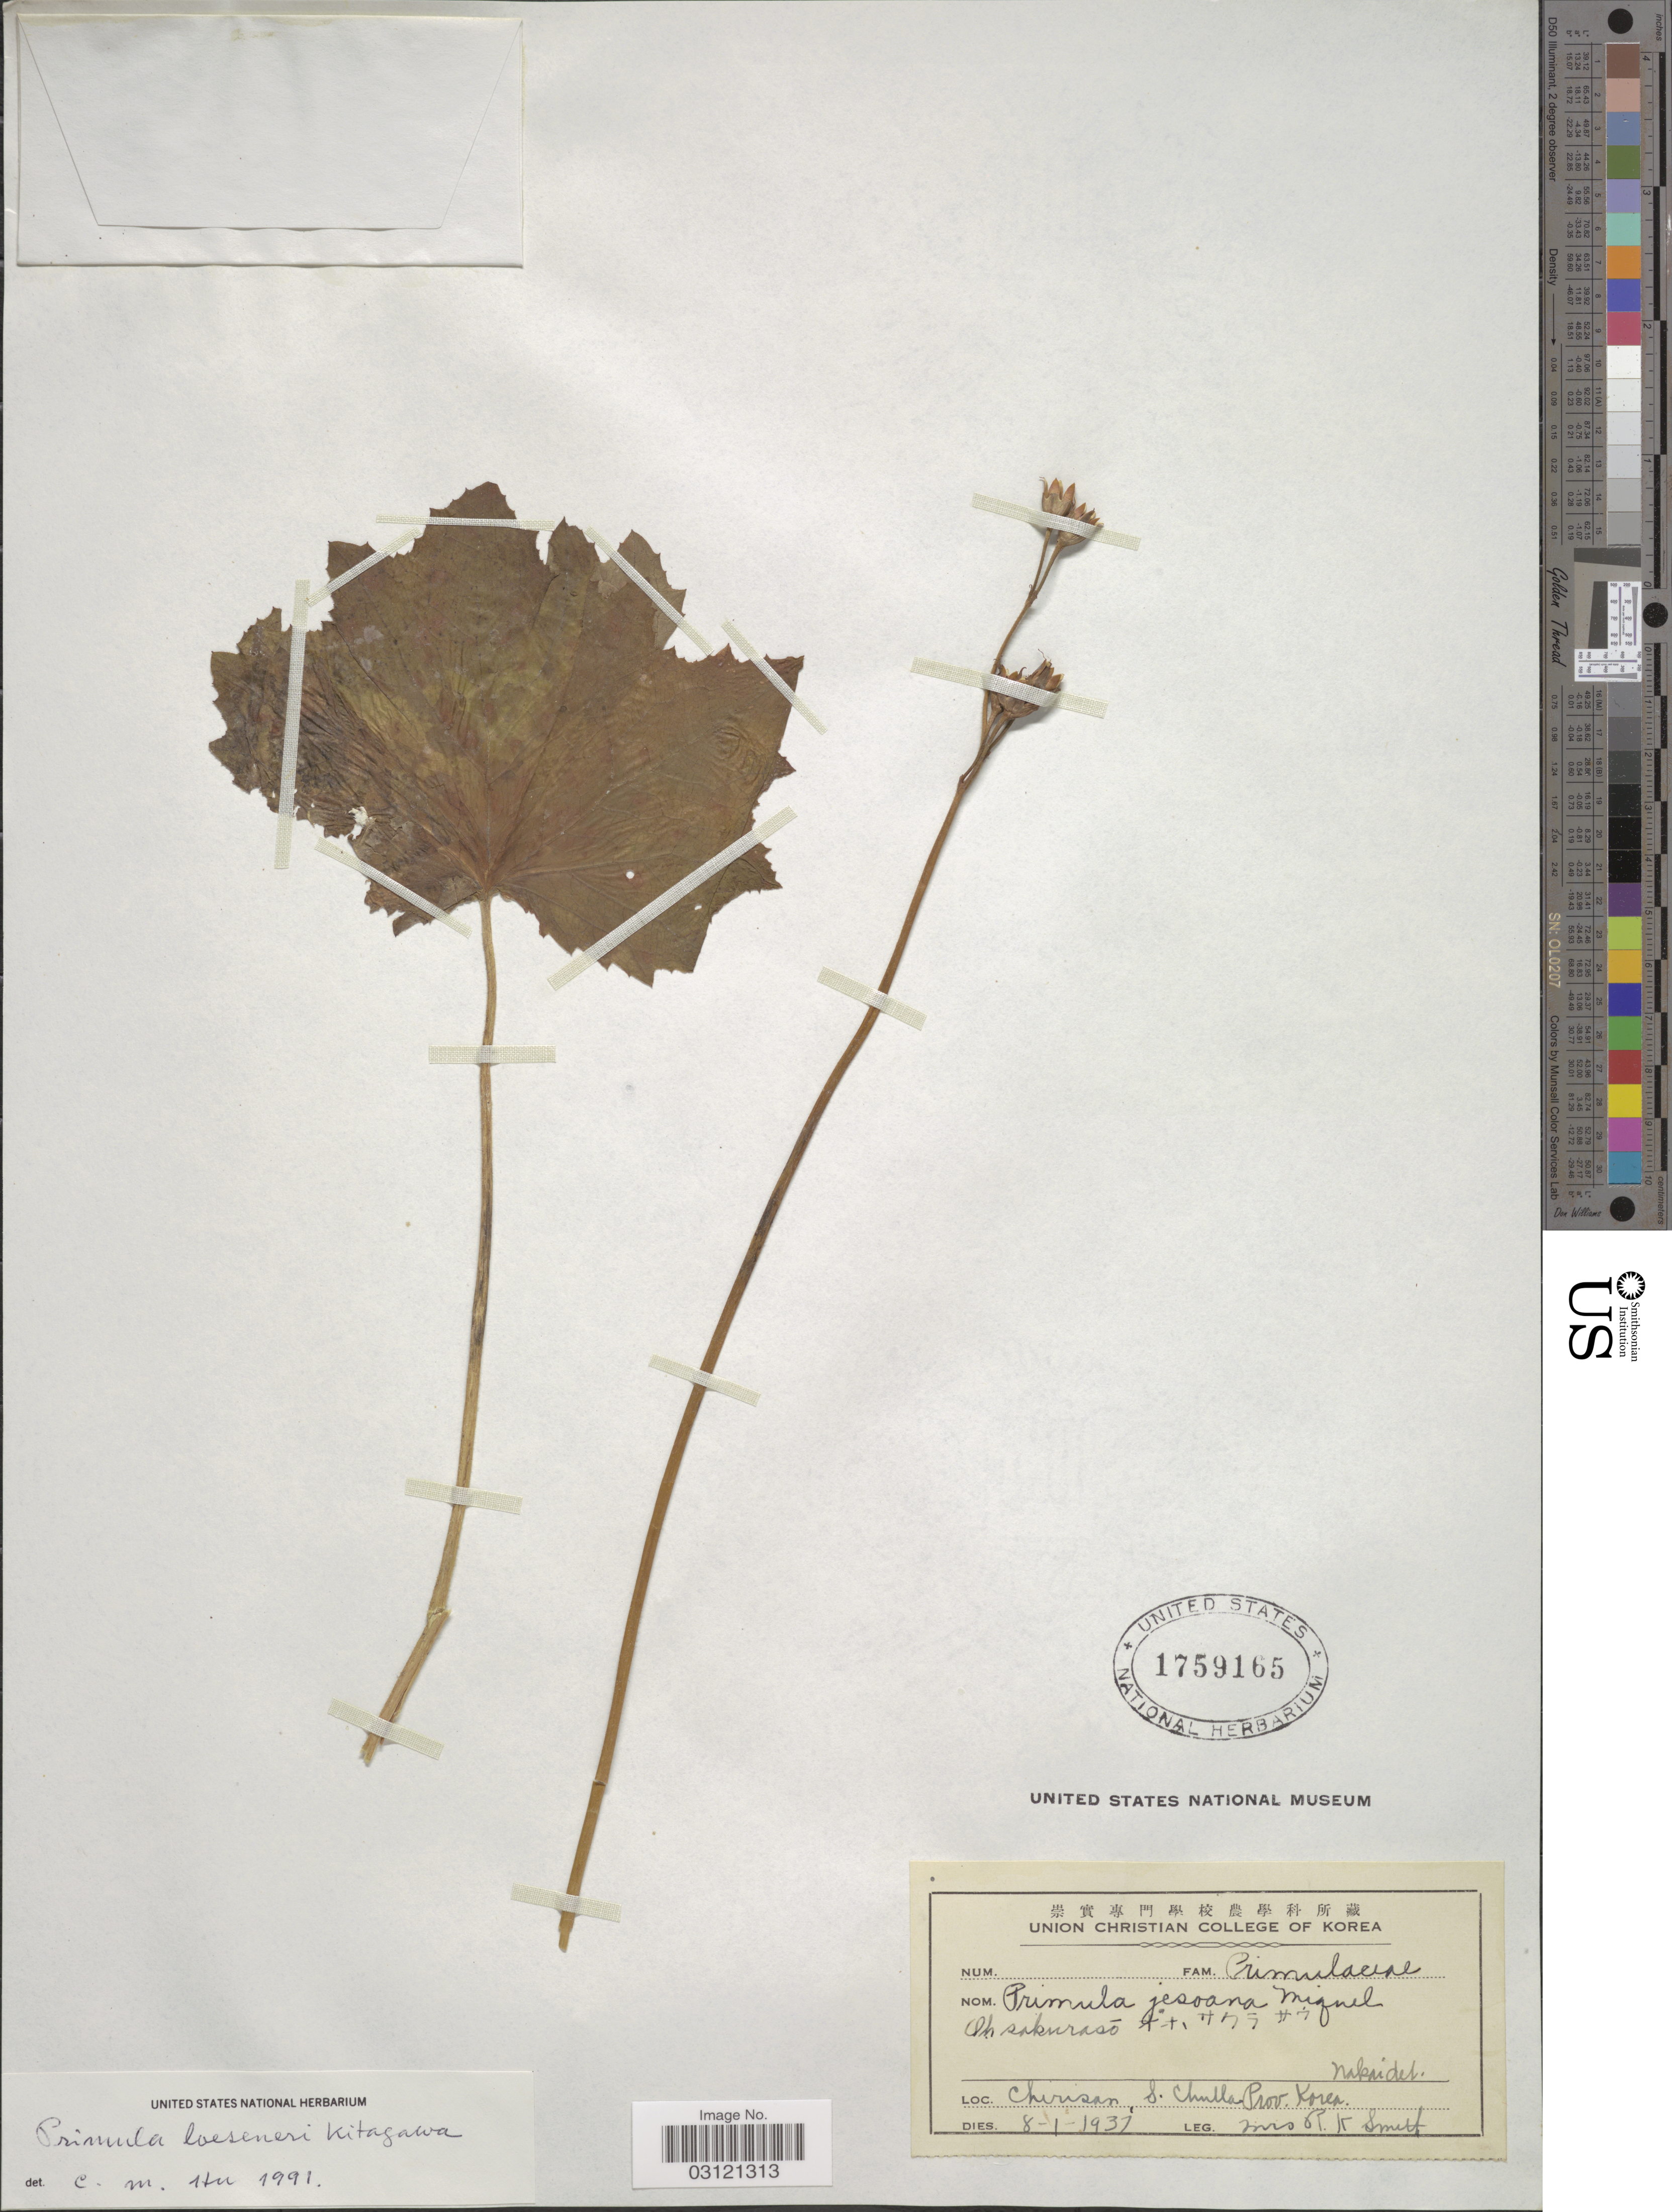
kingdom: Plantae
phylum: Tracheophyta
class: Magnoliopsida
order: Ericales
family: Primulaceae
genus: Primula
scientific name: Primula jesoana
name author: Miq.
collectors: Mrs. R. K. Smith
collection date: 1937-01-08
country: South Korea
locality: Chirisan, S. Chulla, Prov. Korea.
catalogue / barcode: US 1759165